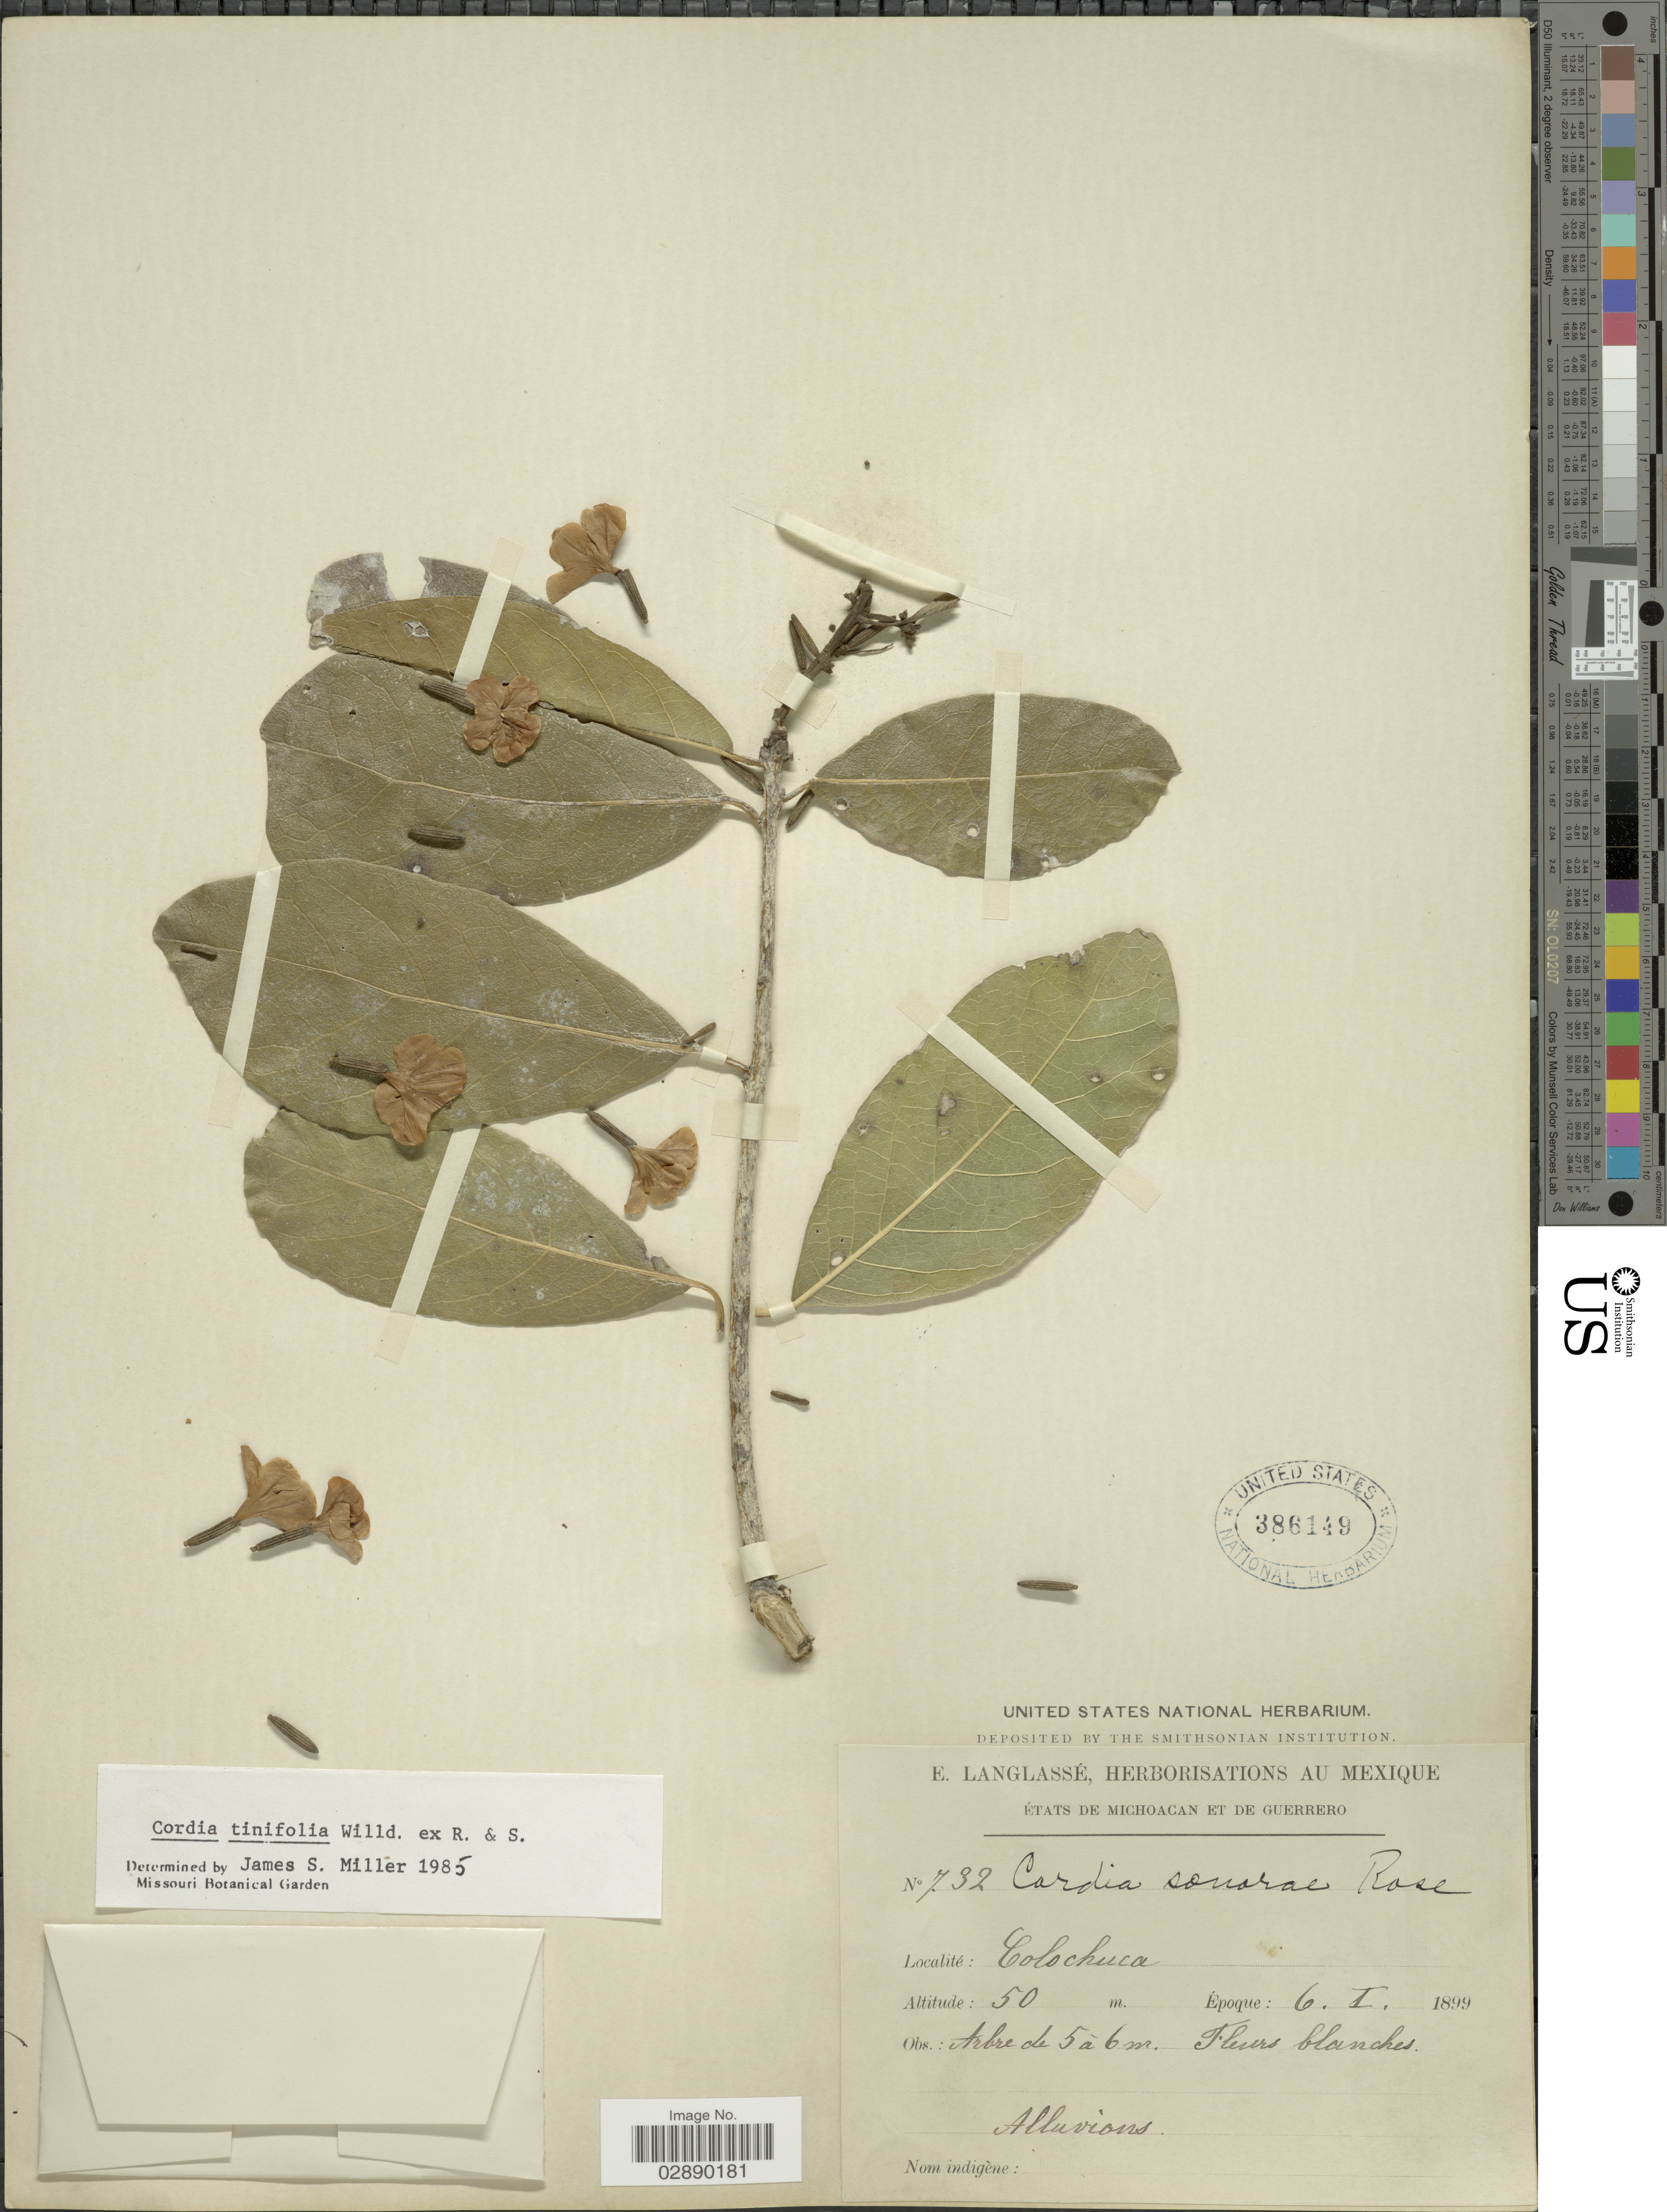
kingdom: Plantae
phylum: Tracheophyta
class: Magnoliopsida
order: Boraginales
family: Cordiaceae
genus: Cordia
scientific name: Cordia tinifolia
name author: Willd. ex Roem. & Schult.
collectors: E. Langlassé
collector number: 732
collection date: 1899-01-06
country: Costa Rica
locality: États de Michoacan et de Guerrero. Colochuca.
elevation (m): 50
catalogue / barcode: US 386149